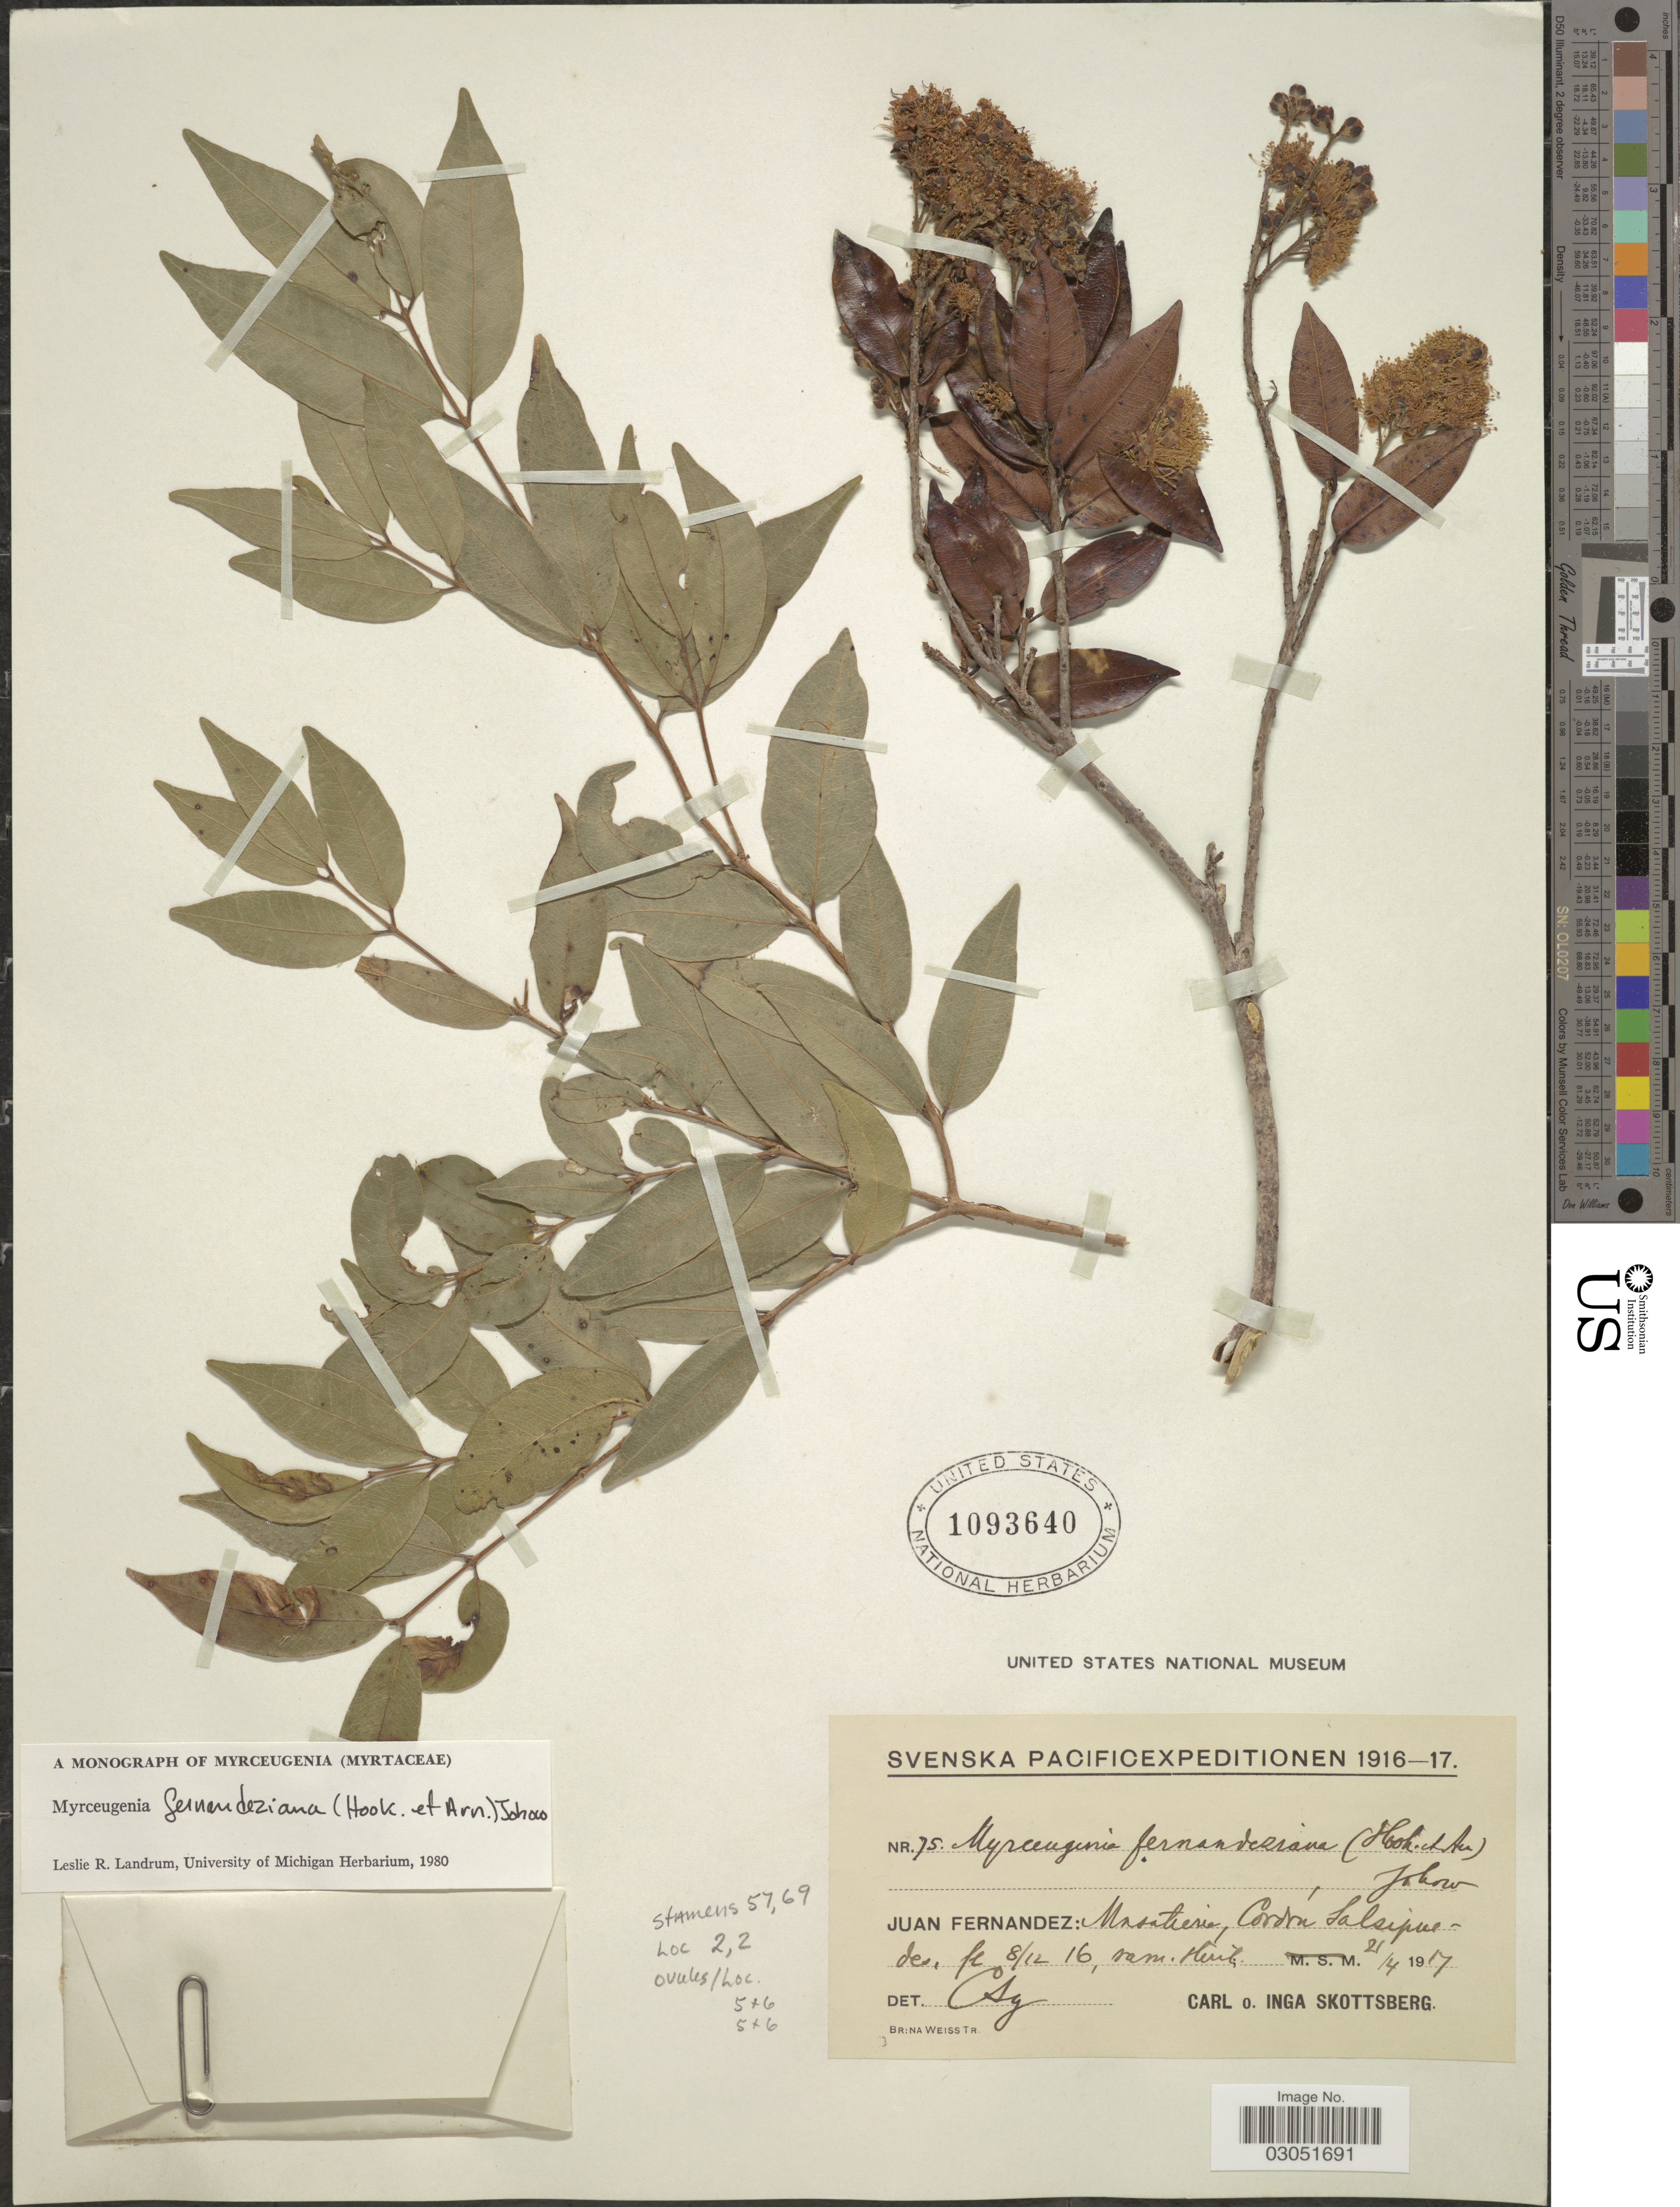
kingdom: Plantae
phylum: Tracheophyta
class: Magnoliopsida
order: Myrtales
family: Myrtaceae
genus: Nothomyrcia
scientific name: Nothomyrcia fernandeziana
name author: (Hook. & Arn.) Kausel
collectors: C. Skottsberg & I. Skottsberg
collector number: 751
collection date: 1917-04-21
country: Chile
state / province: Valparaíso (V)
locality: Juan Fernandez: Masatierra, Cordra Salsipuedes.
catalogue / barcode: US 1093640